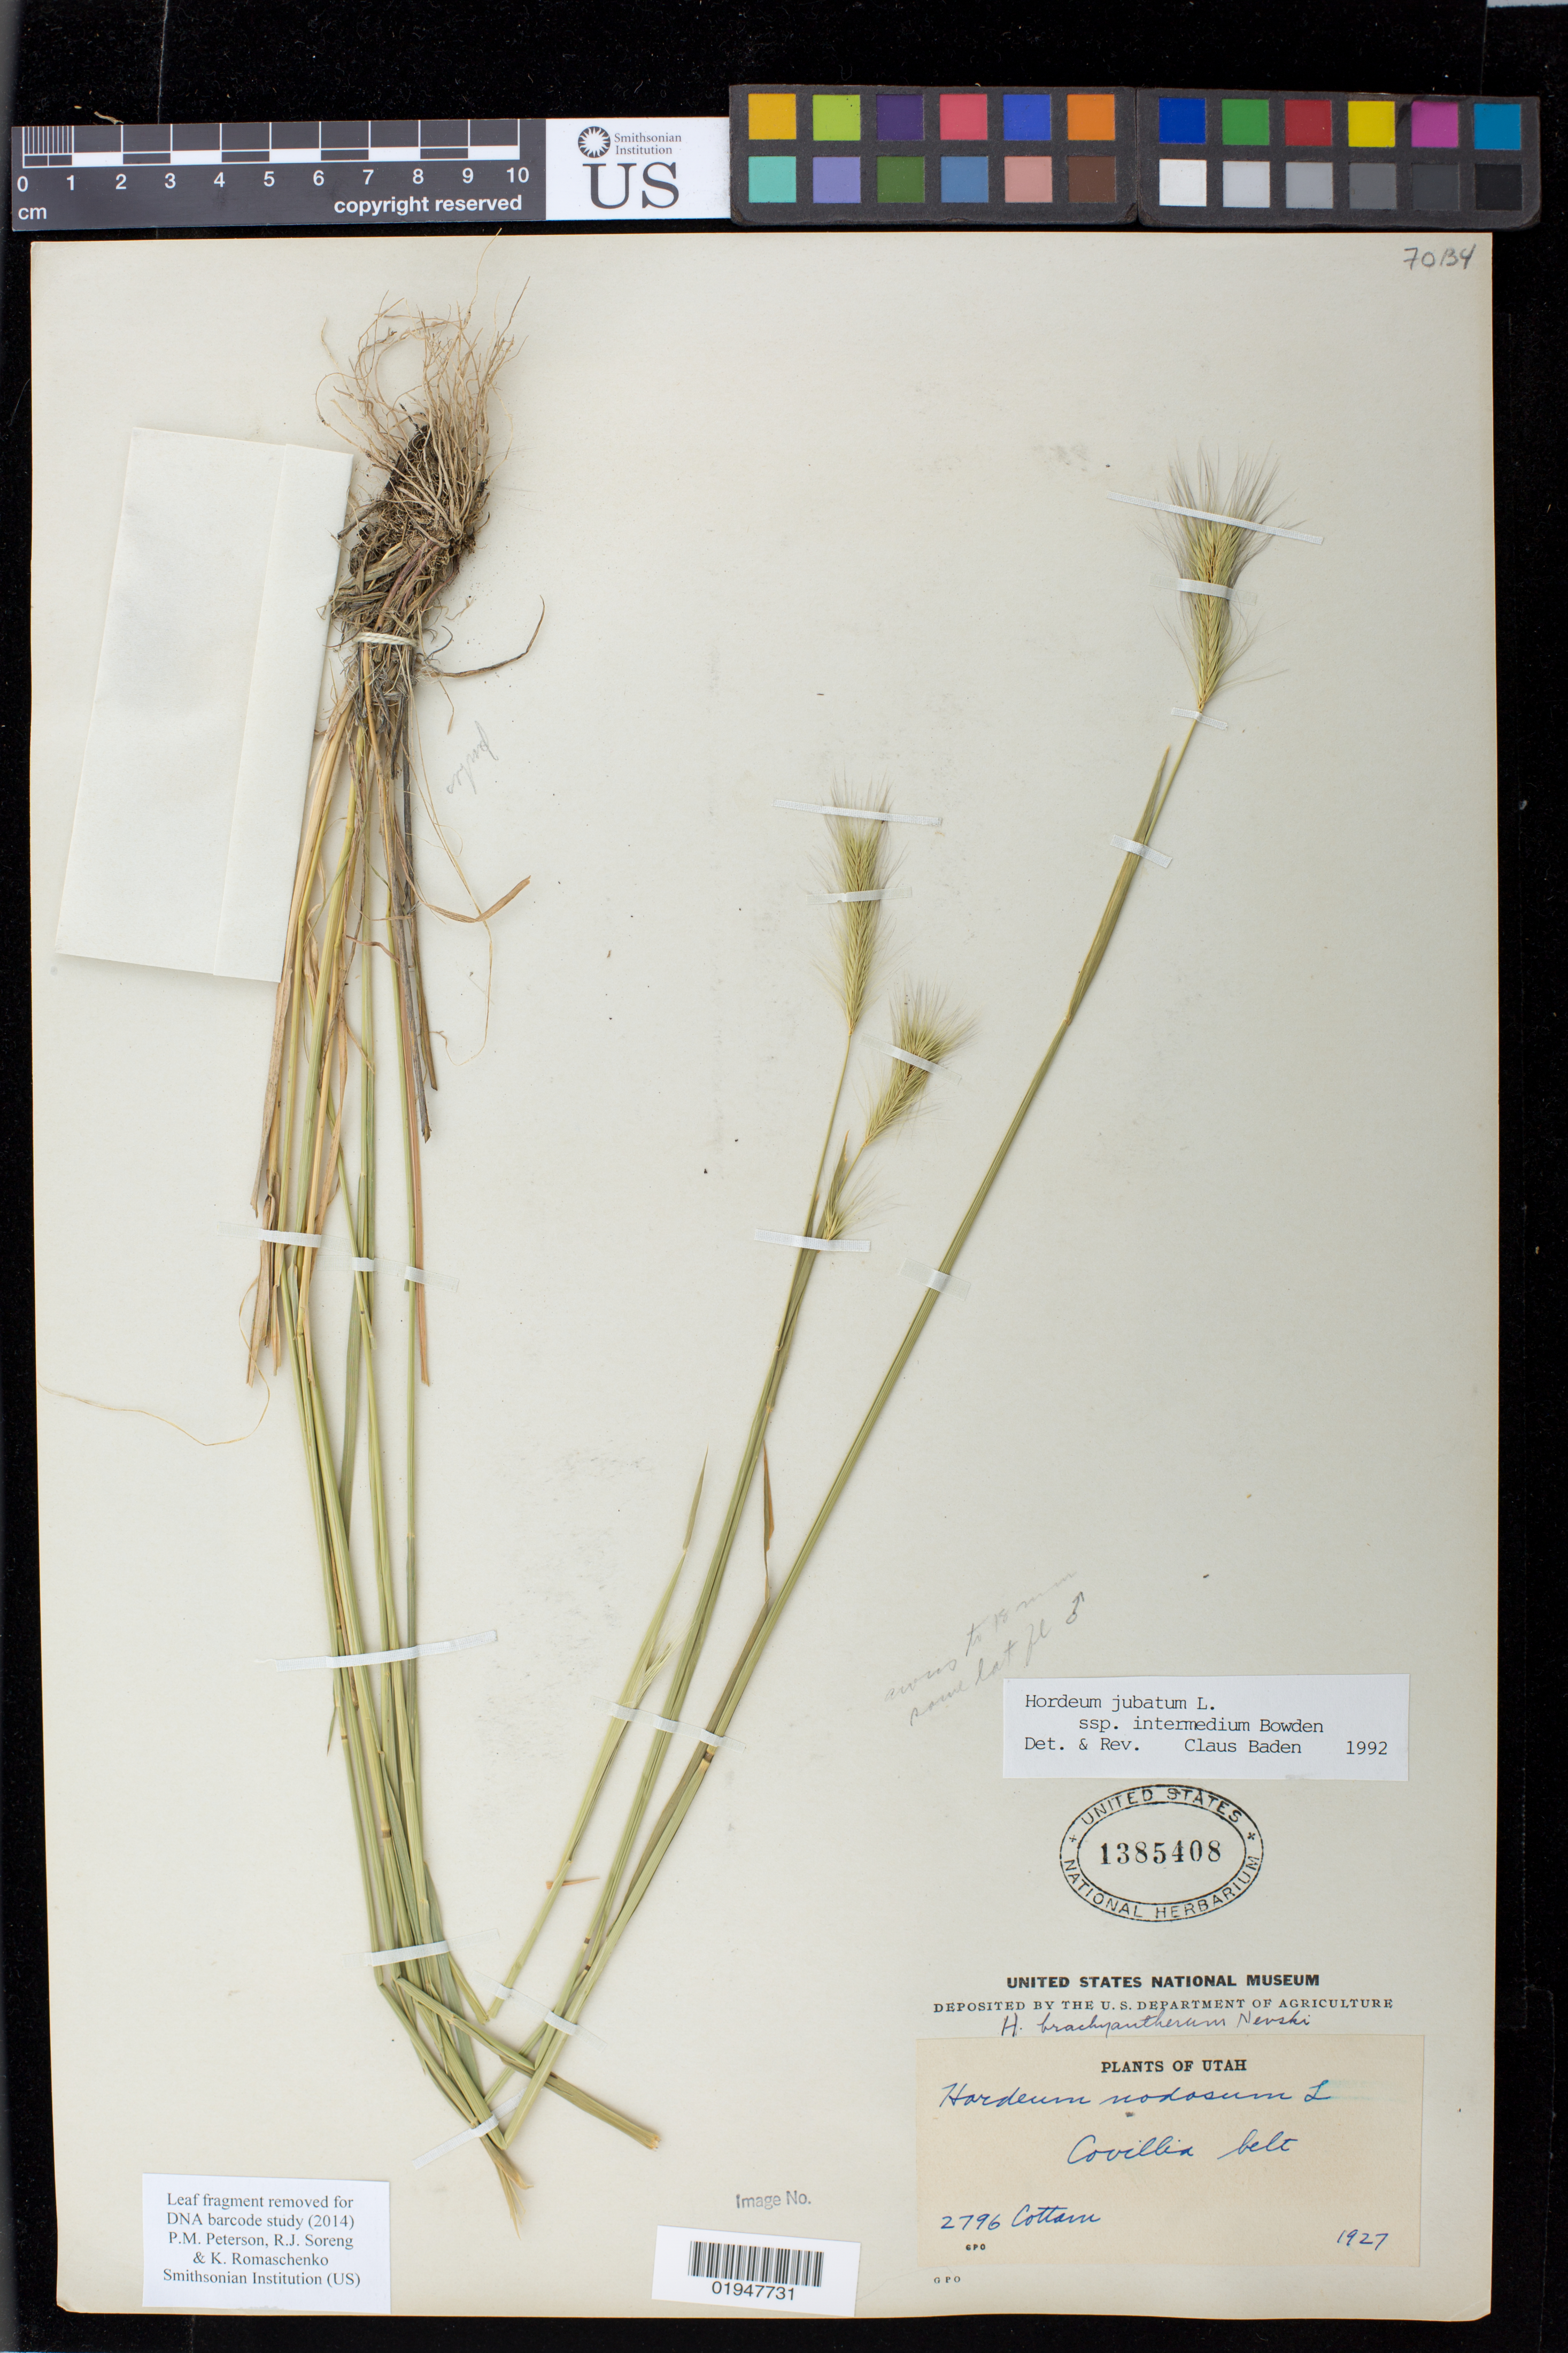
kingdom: Plantae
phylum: Tracheophyta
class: Liliopsida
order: Poales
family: Poaceae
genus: Hordeum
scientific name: Hordeum jubatum subsp. intermedium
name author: Bowden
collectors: Cottam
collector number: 2796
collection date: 1927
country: United States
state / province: Utah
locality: Covillia belt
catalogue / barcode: US 1385408